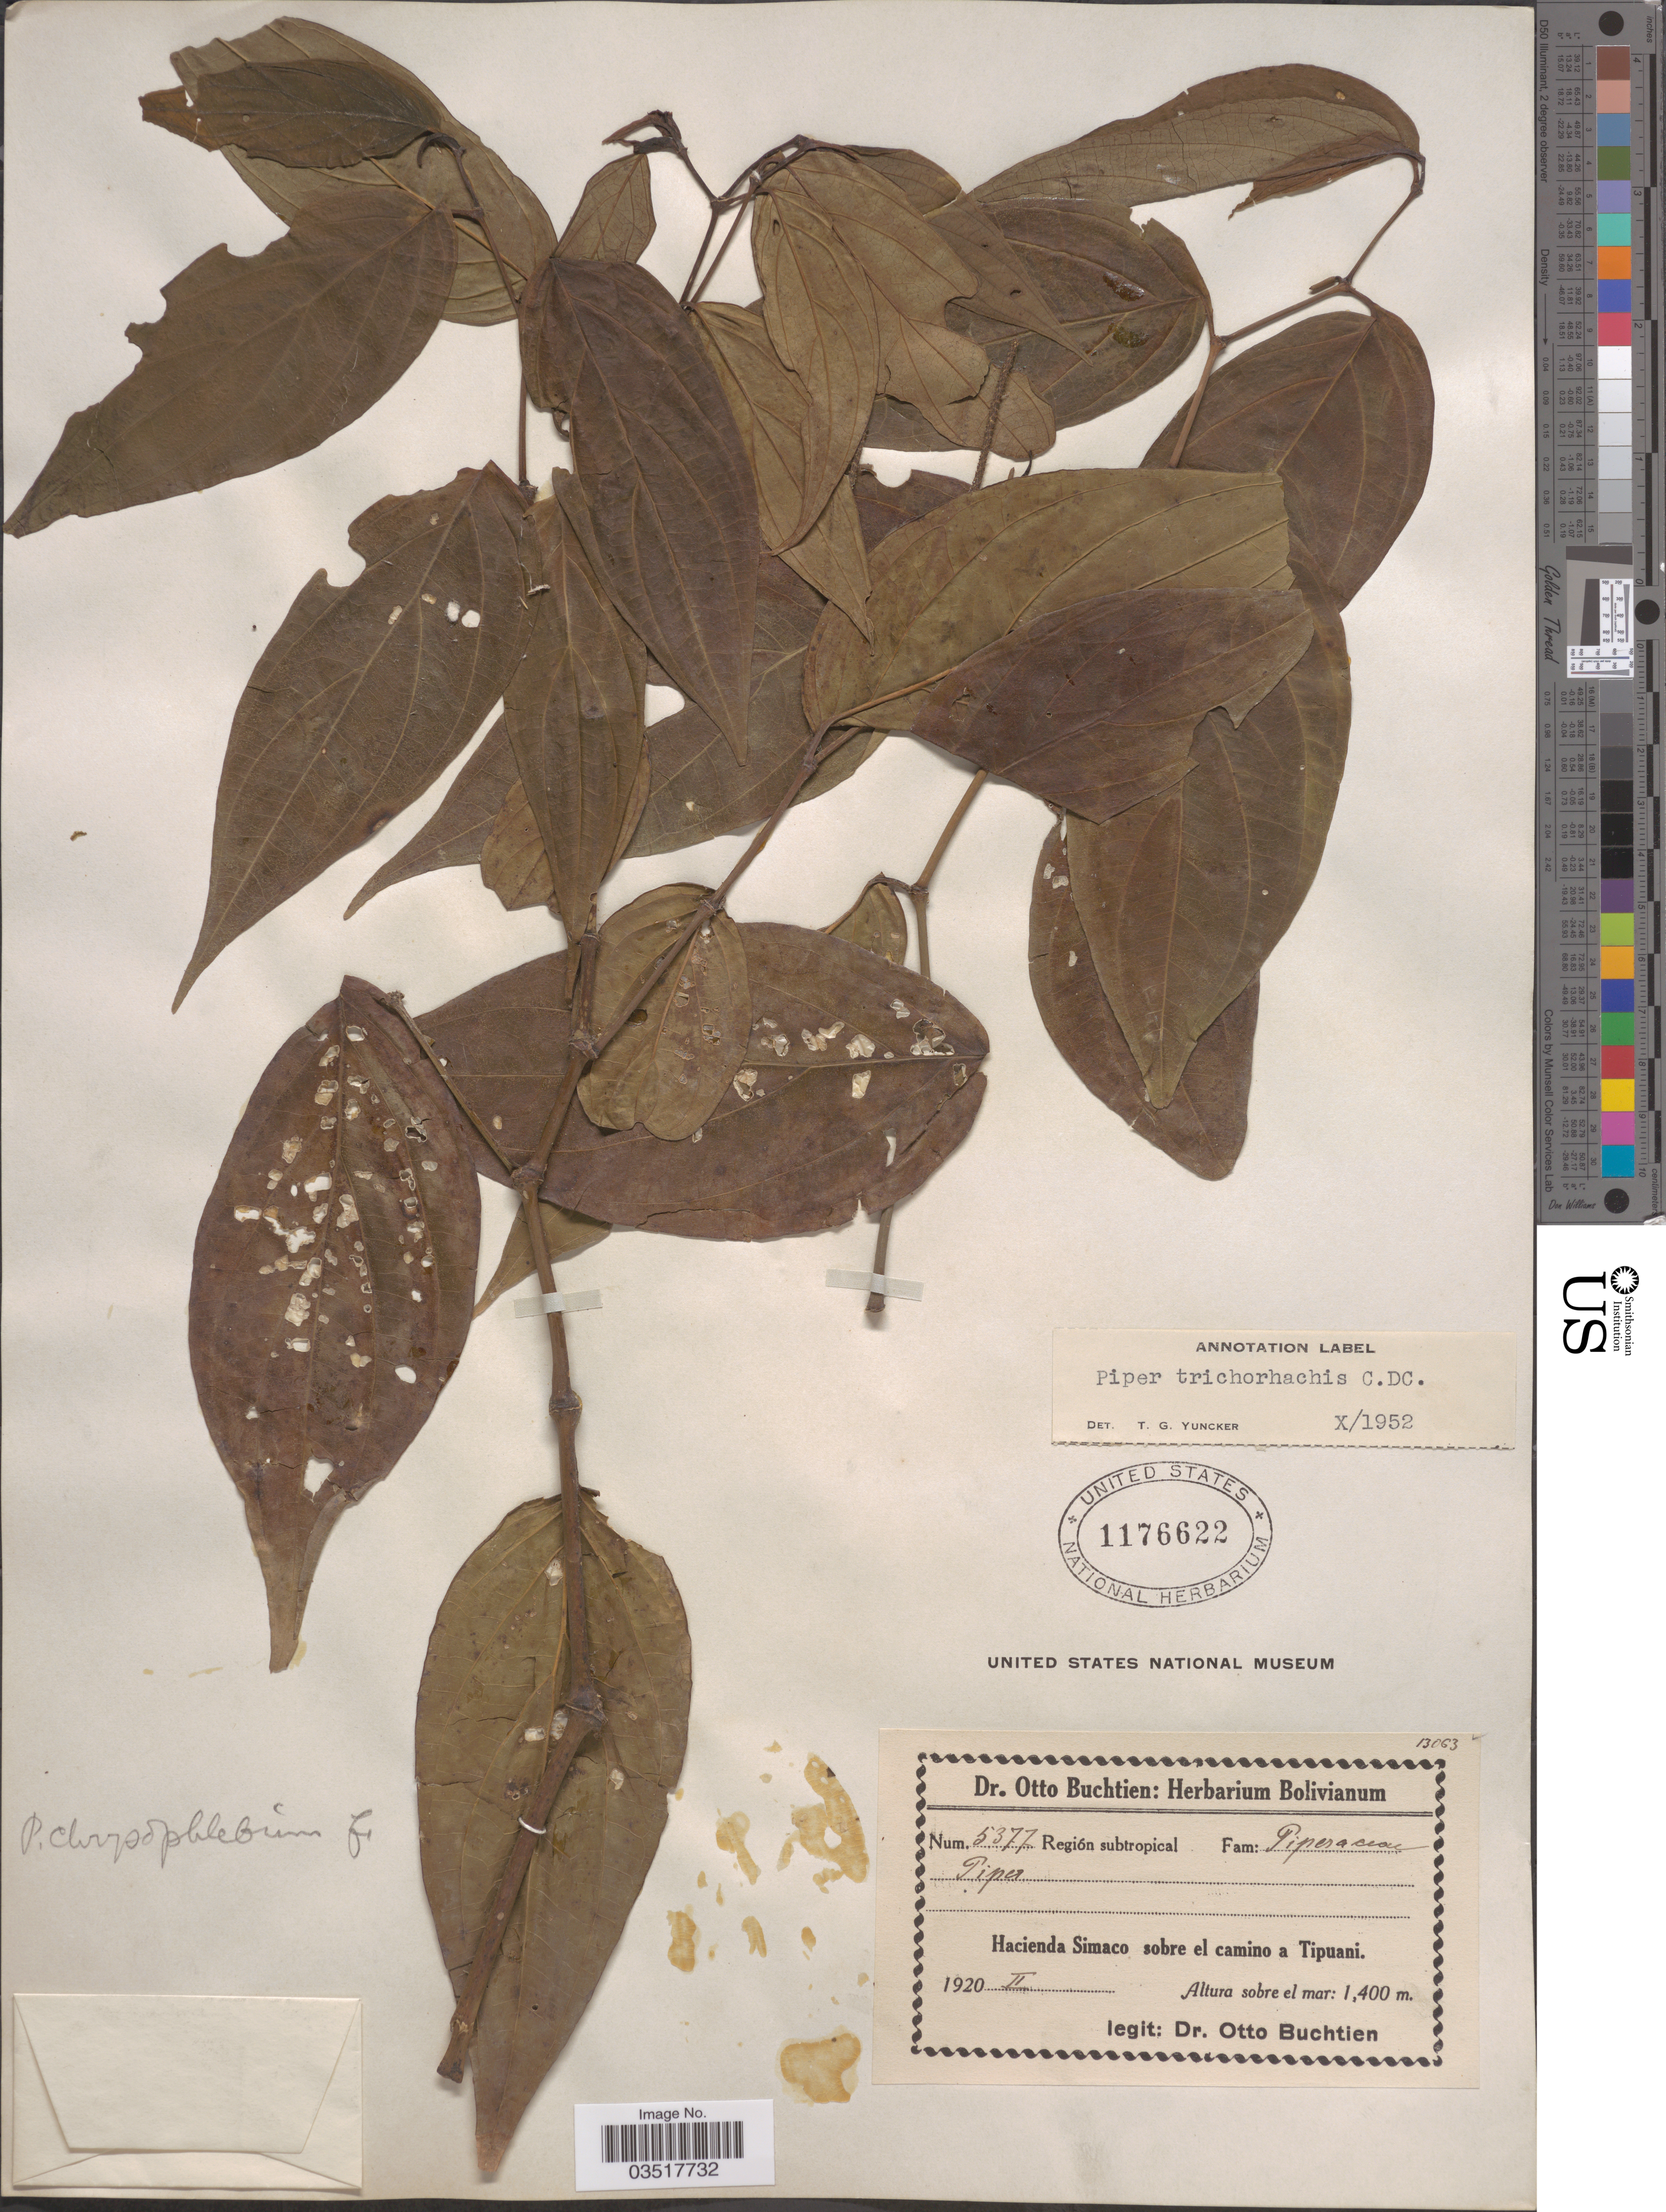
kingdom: Plantae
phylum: Tracheophyta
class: Magnoliopsida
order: Piperales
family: Piperaceae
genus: Piper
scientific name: Piper trichorhachis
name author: C. DC.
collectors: O. Buchtien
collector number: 5377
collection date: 1920-02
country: Bolivia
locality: Región subtropical. Hacienda Simaco sobre el camino a Tipuani.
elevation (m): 1400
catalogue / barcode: US 1176622